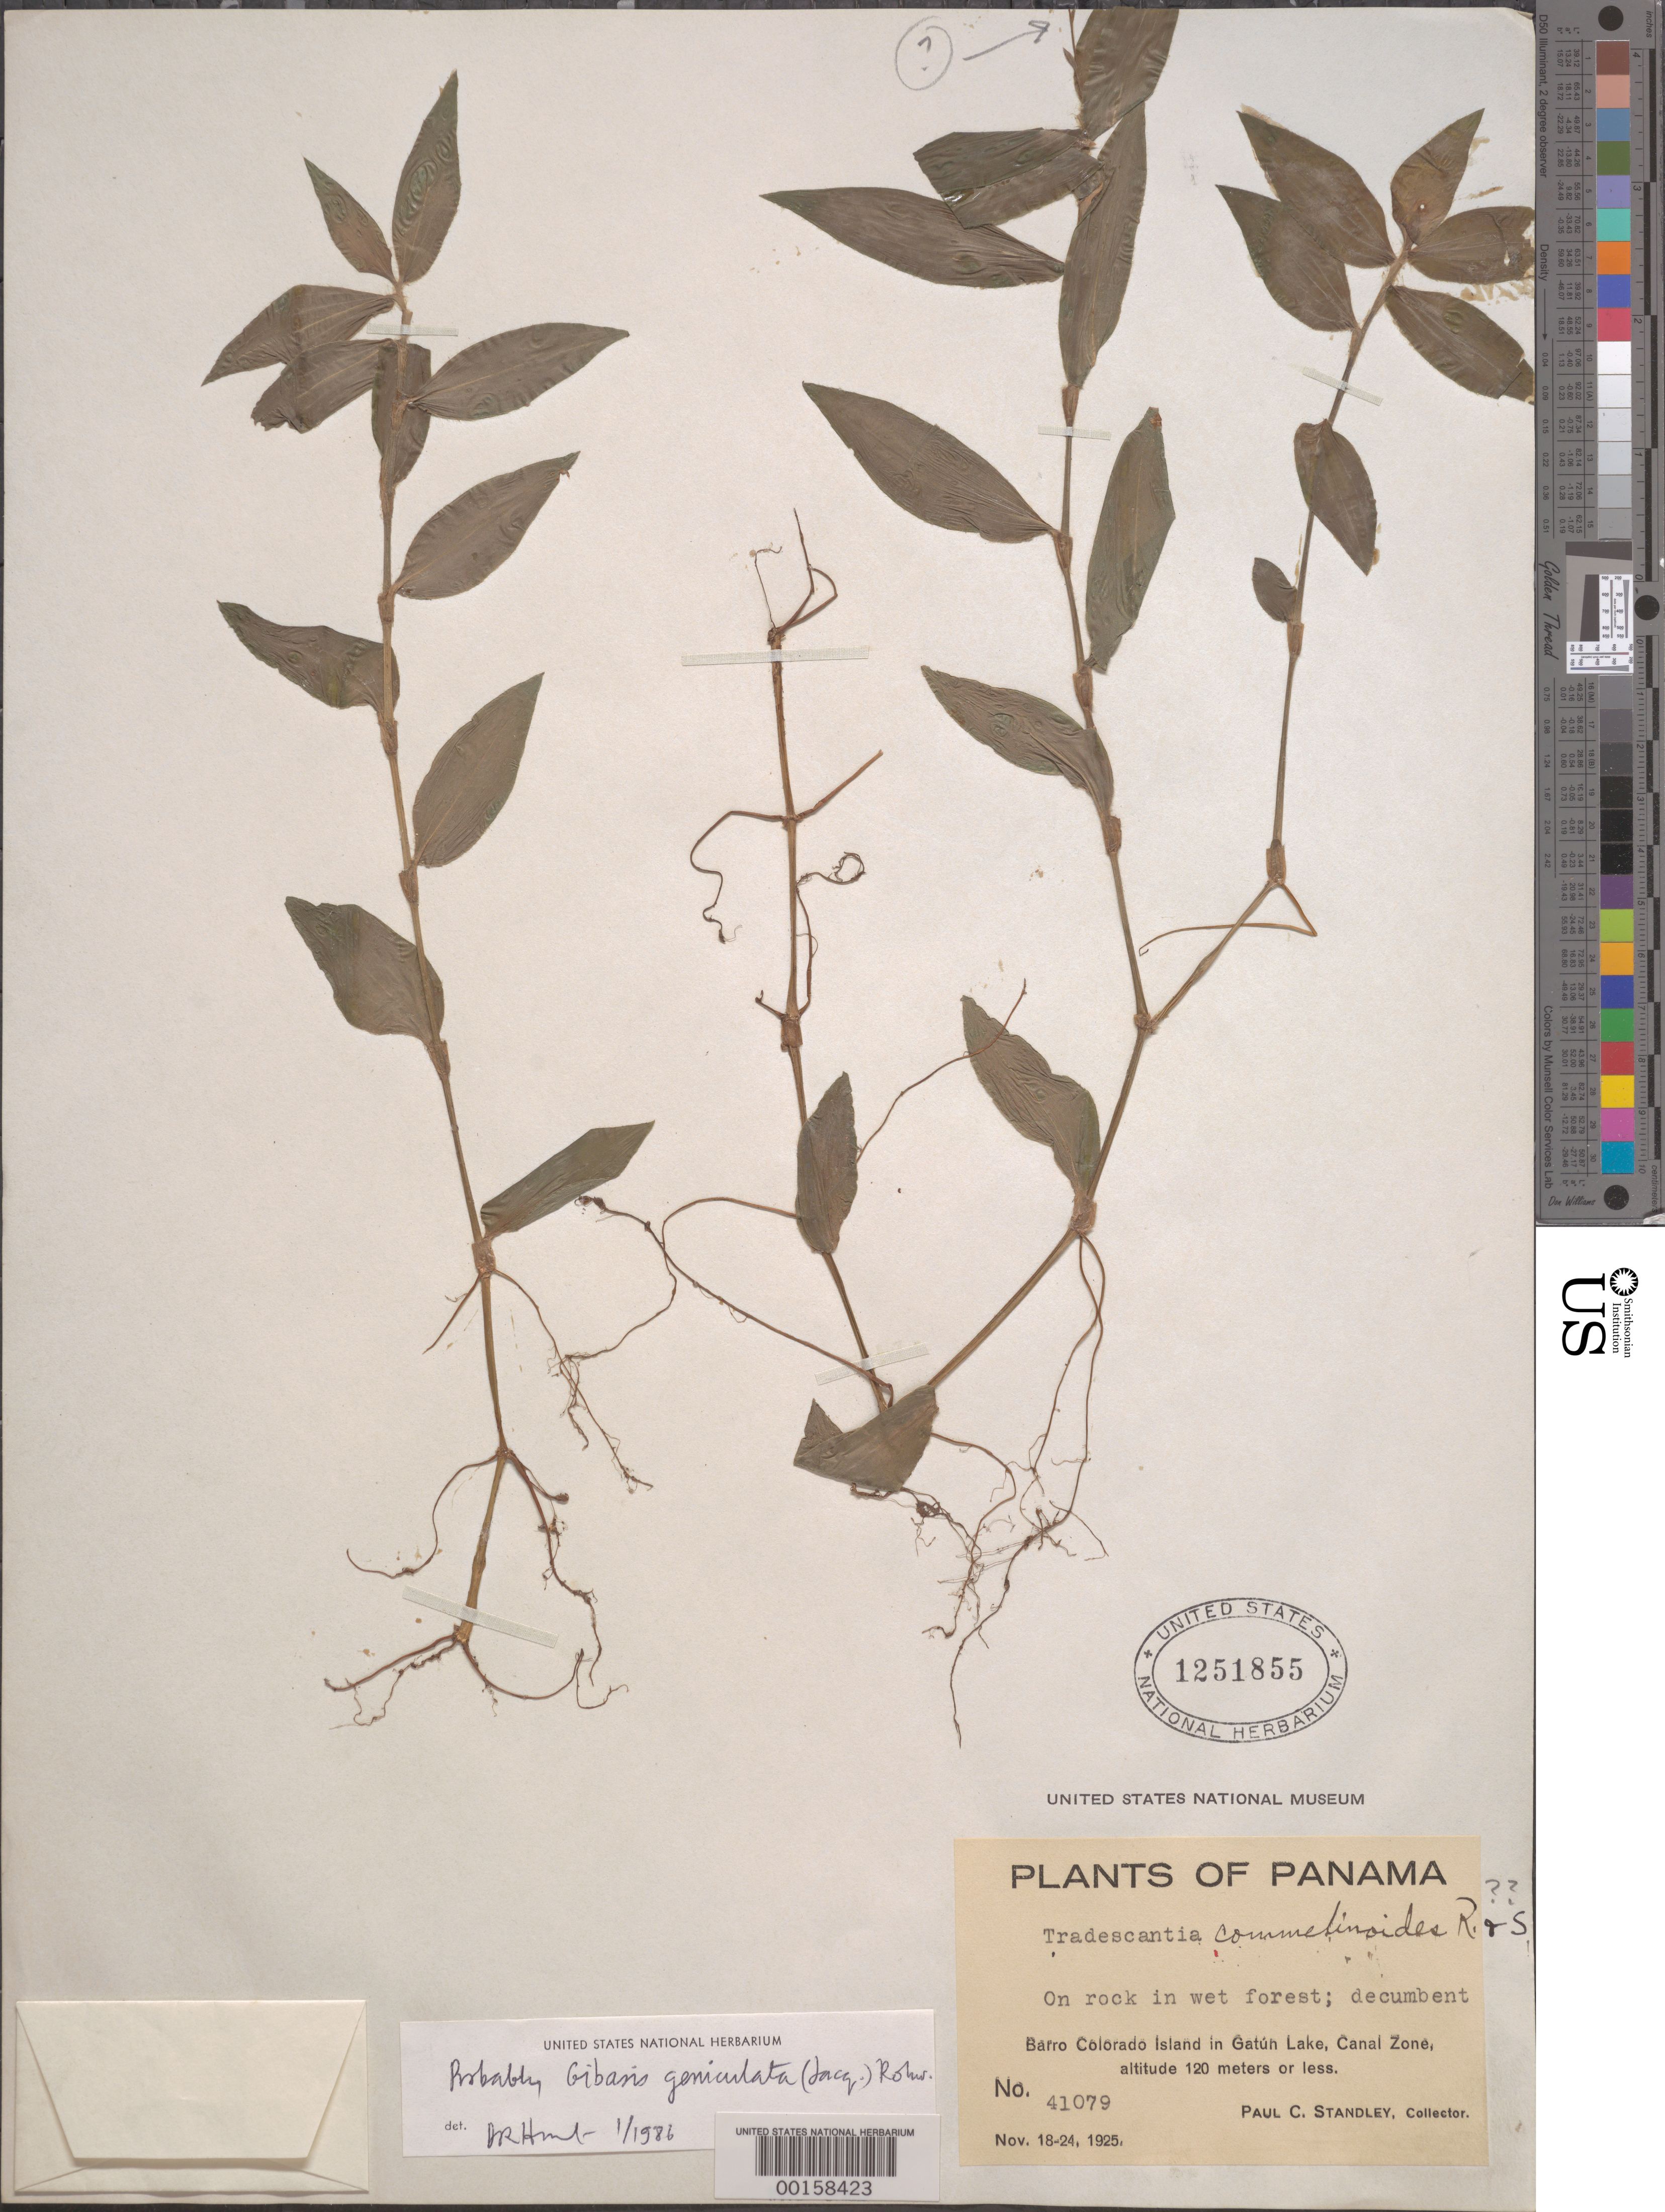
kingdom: Plantae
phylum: Tracheophyta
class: Liliopsida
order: Commelinales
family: Commelinaceae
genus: Gibasis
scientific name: Gibasis geniculata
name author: (Jacq.) Rohweder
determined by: Hunt, D. R.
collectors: P. C. Standley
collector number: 41079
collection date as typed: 18 Nov 1925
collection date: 1925-11-18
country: Panama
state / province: Panamá Oeste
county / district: Canal Zone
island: Barro Colorado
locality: Gatun Lake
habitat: Rock in wet forest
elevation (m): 120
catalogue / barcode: US 1251855